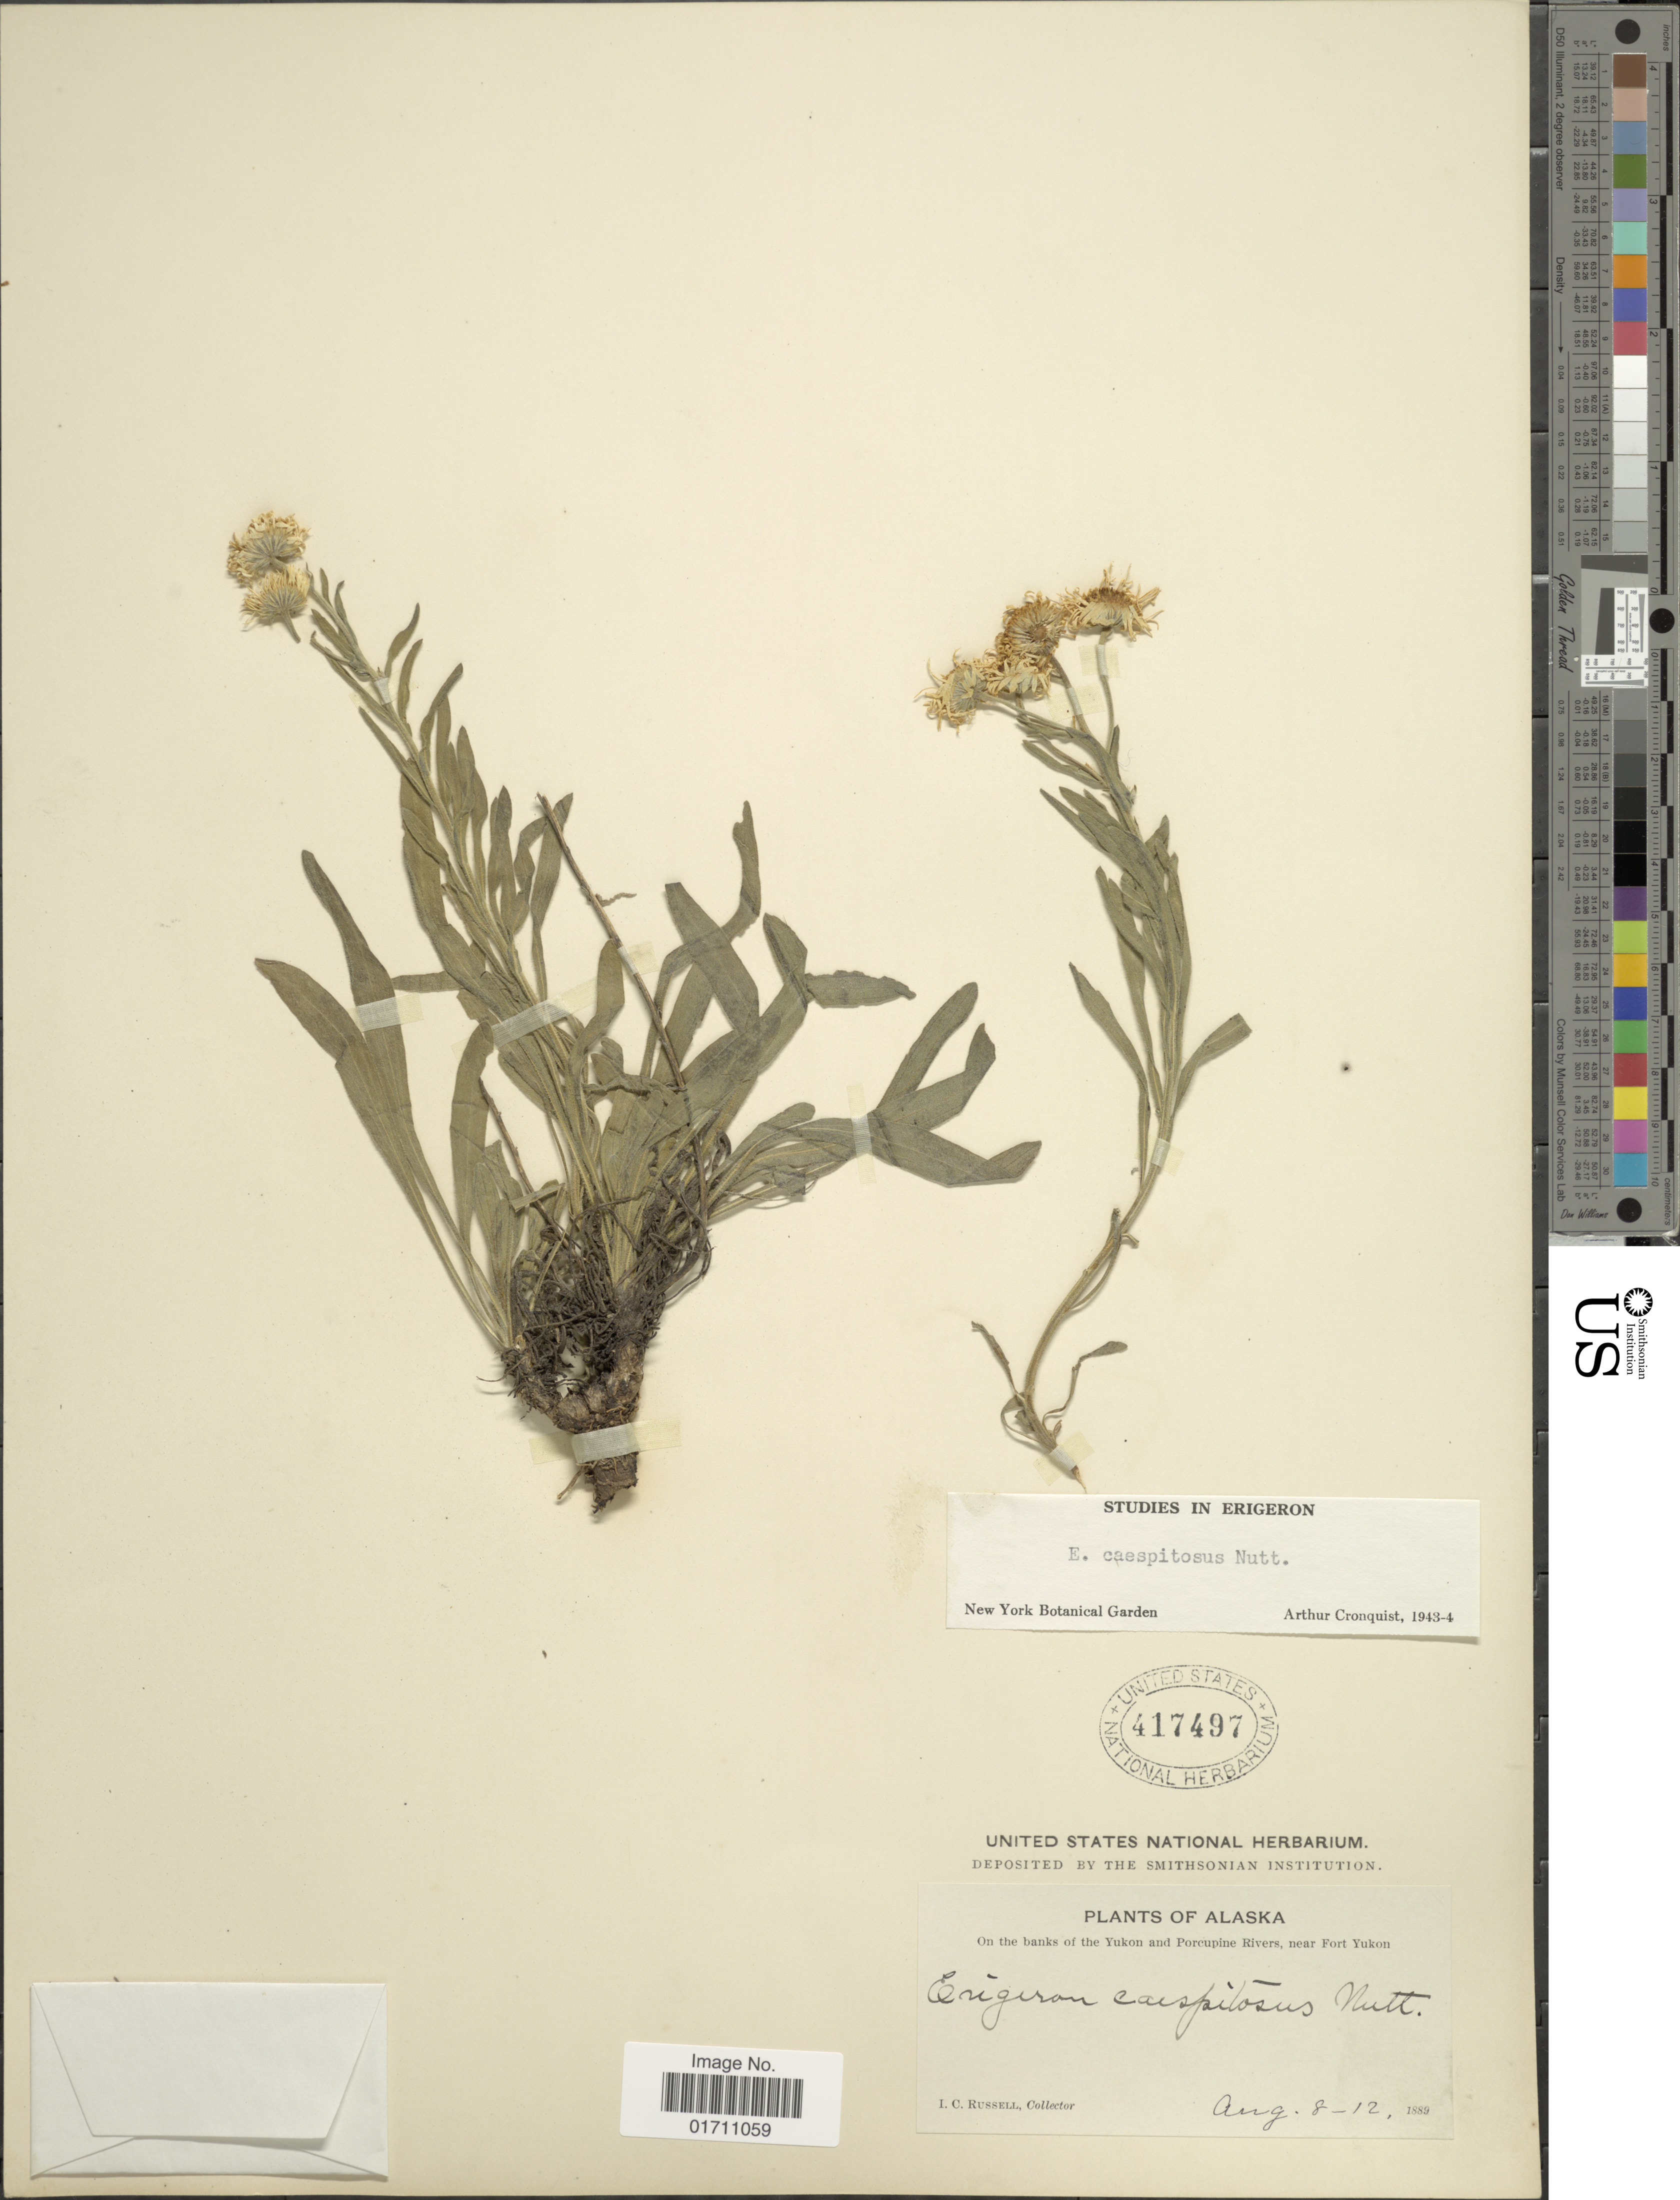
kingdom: Plantae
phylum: Tracheophyta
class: Magnoliopsida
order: Asterales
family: Asteraceae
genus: Erigeron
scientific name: Erigeron caespitosus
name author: Nutt.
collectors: I. C. Russell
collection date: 1889-08-08/1889-08-12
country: United States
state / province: Alaska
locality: On the banks of the Yukon and Porcupine Rivers, near Fort Yukon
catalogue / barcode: US 417497